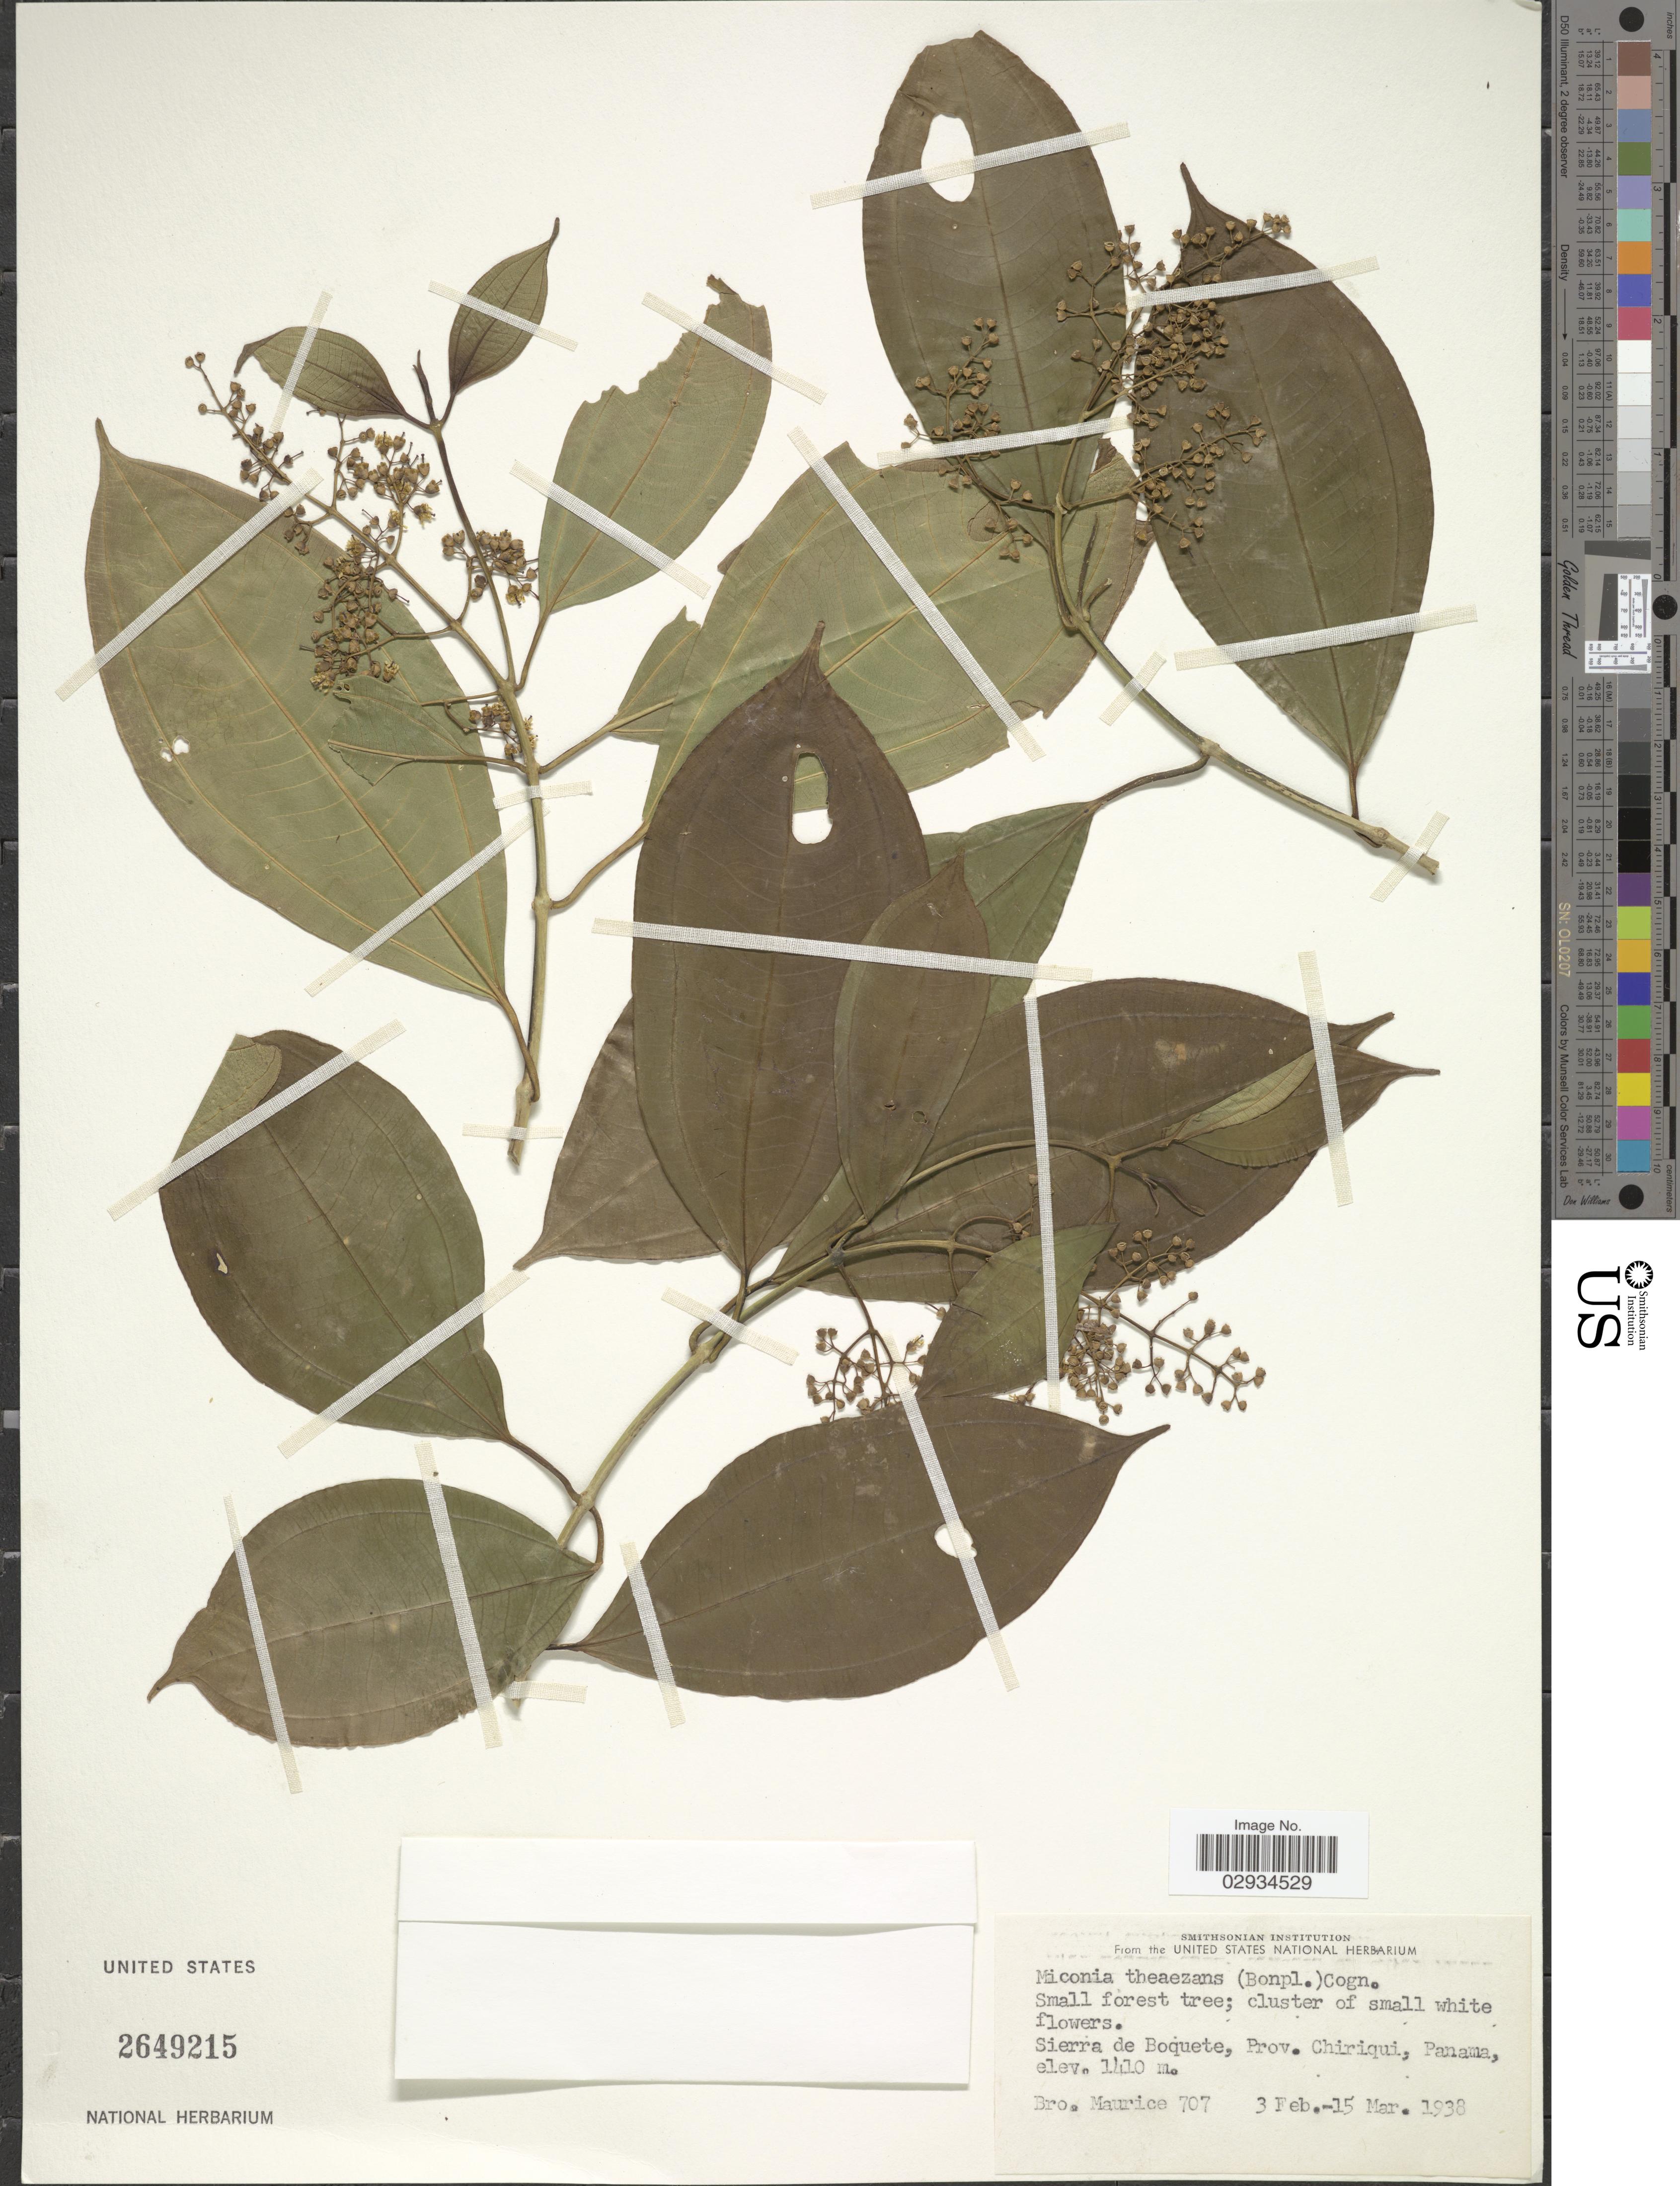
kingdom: Plantae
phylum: Tracheophyta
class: Magnoliopsida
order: Myrtales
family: Melastomataceae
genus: Miconia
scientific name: Miconia theizans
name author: (Bonpl.) Cogn.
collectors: B. Maurice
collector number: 707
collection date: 1938-02-03/1938-03-15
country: Panama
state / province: Chiriqui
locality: Sierra de Boquete.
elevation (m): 1410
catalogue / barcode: US 2649215